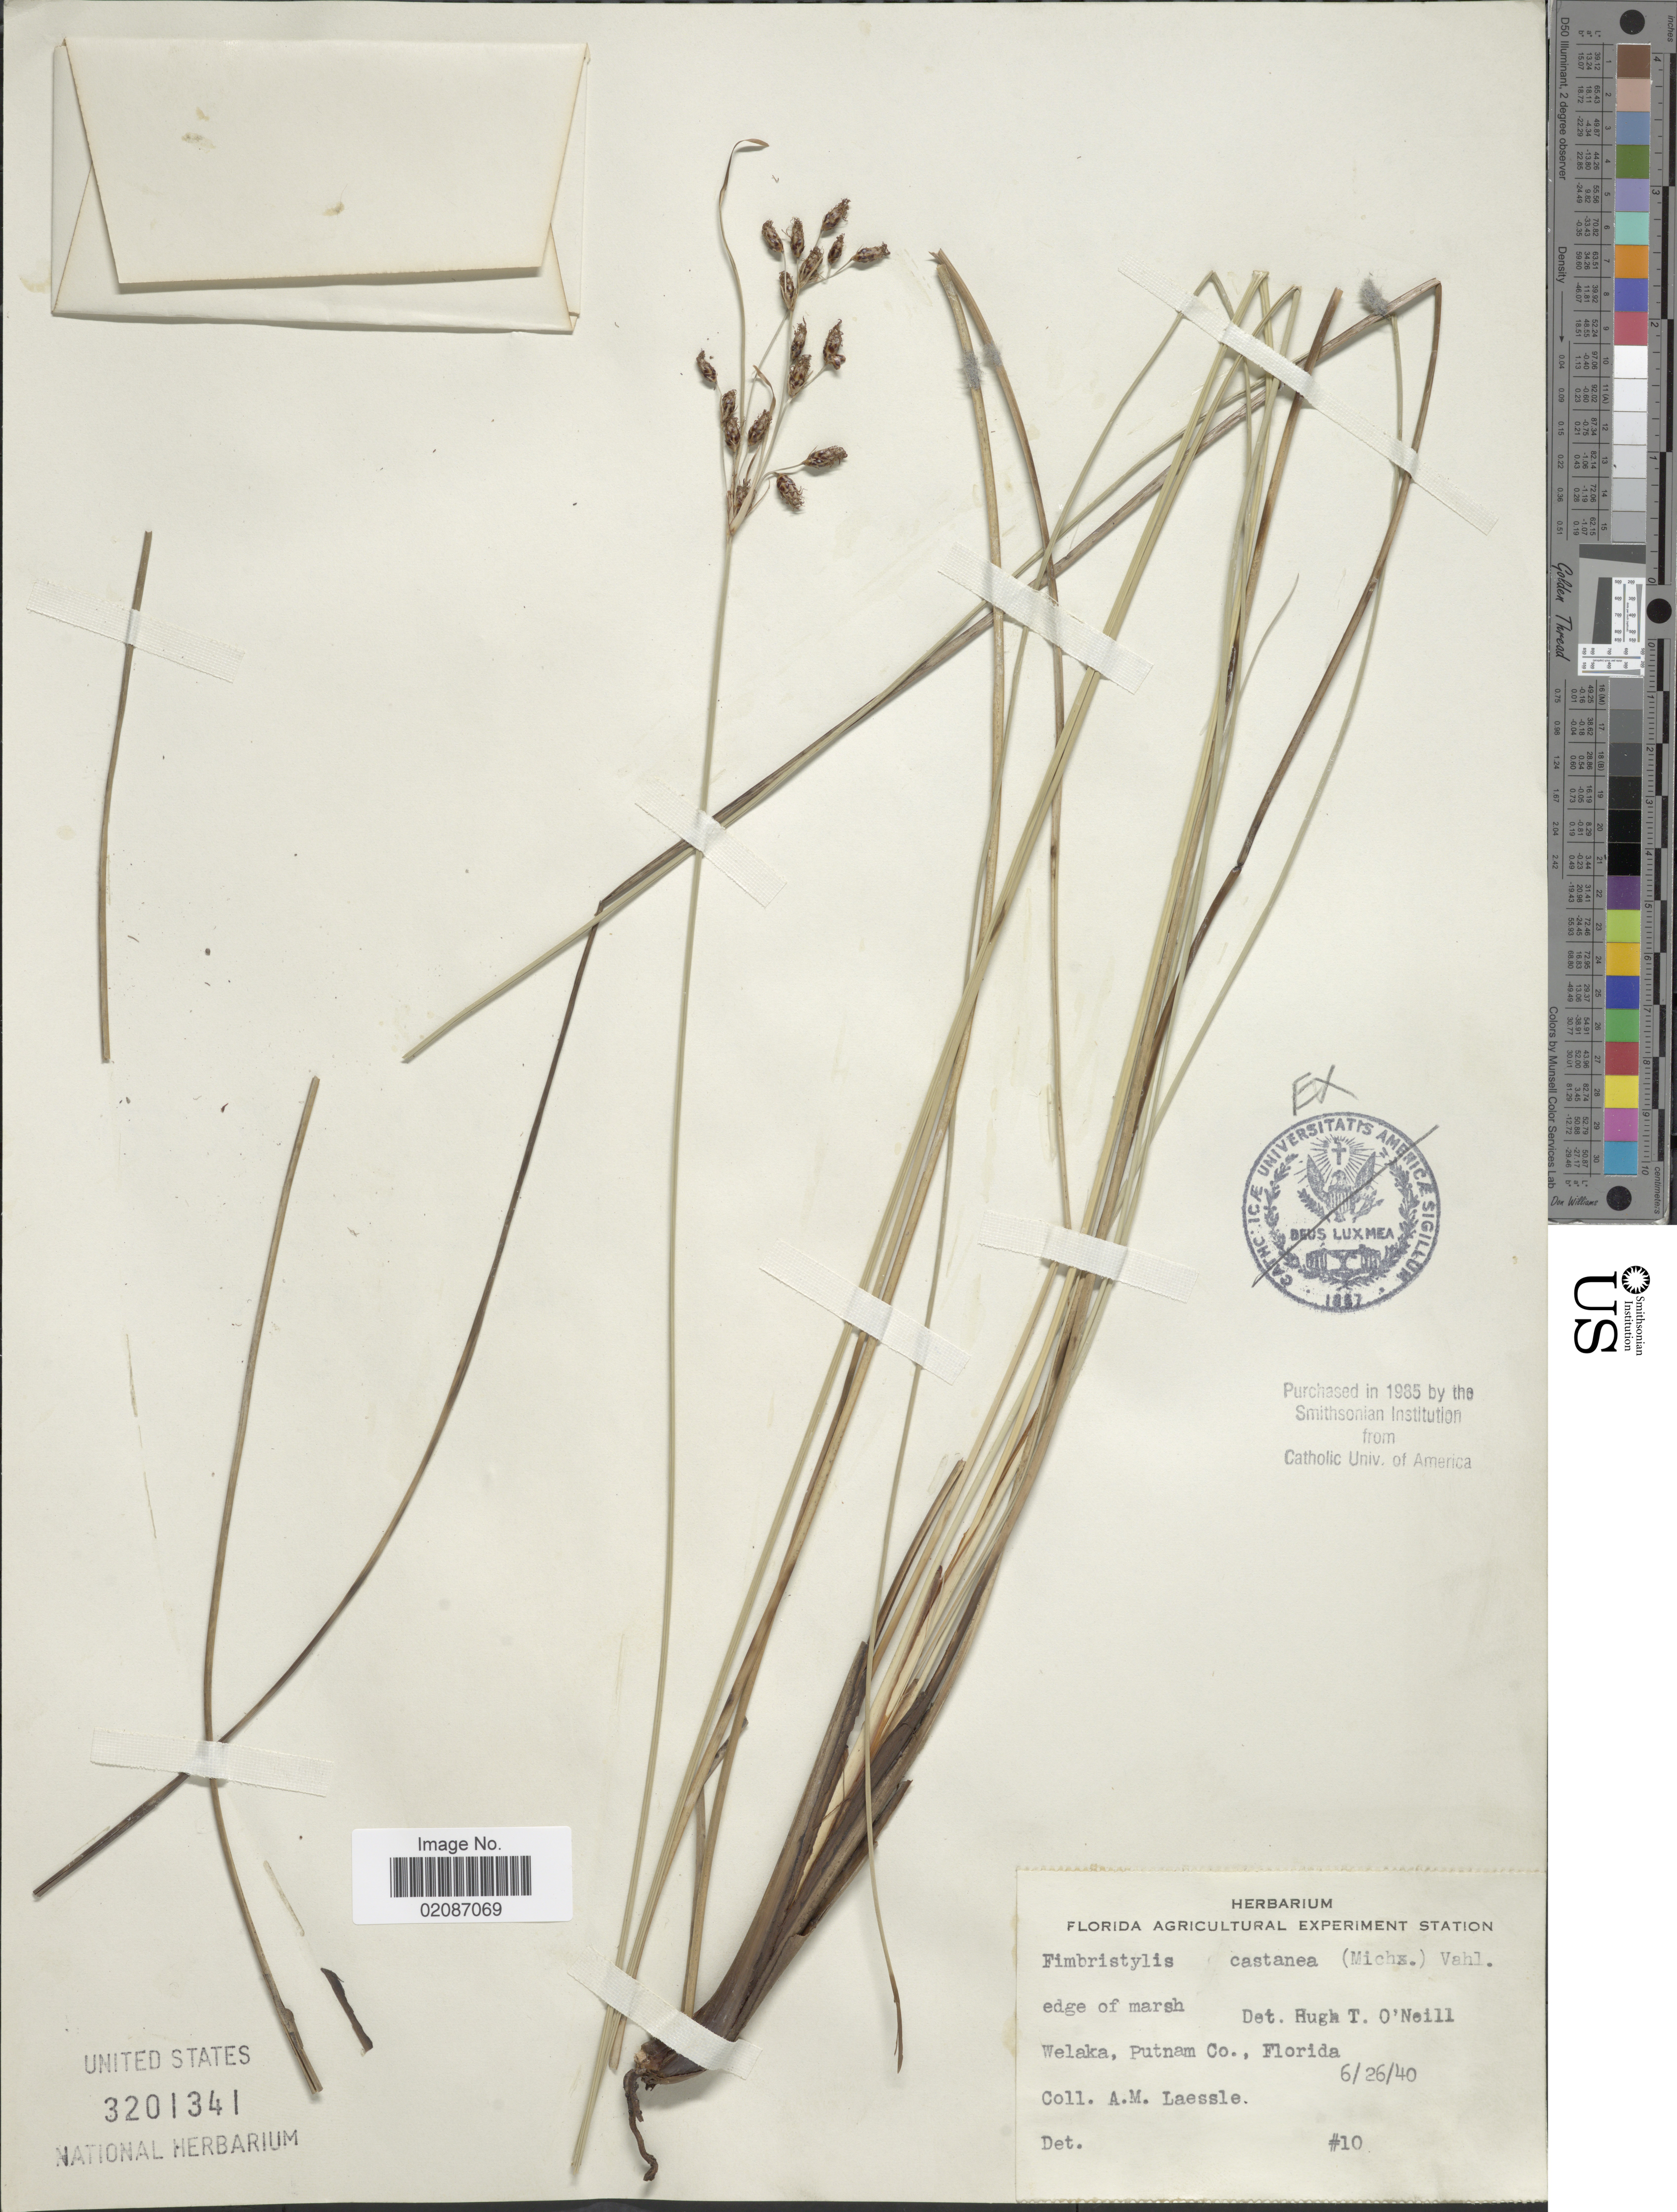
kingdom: Plantae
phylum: Tracheophyta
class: Liliopsida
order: Poales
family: Cyperaceae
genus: Fimbristylis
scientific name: Fimbristylis spadicea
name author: (L.) Vahl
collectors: A. Laessle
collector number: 10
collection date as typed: Transcribed d/m/y: 26/6/40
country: United States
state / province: Florida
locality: Welaka, Putnam Co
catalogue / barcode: US 3201341